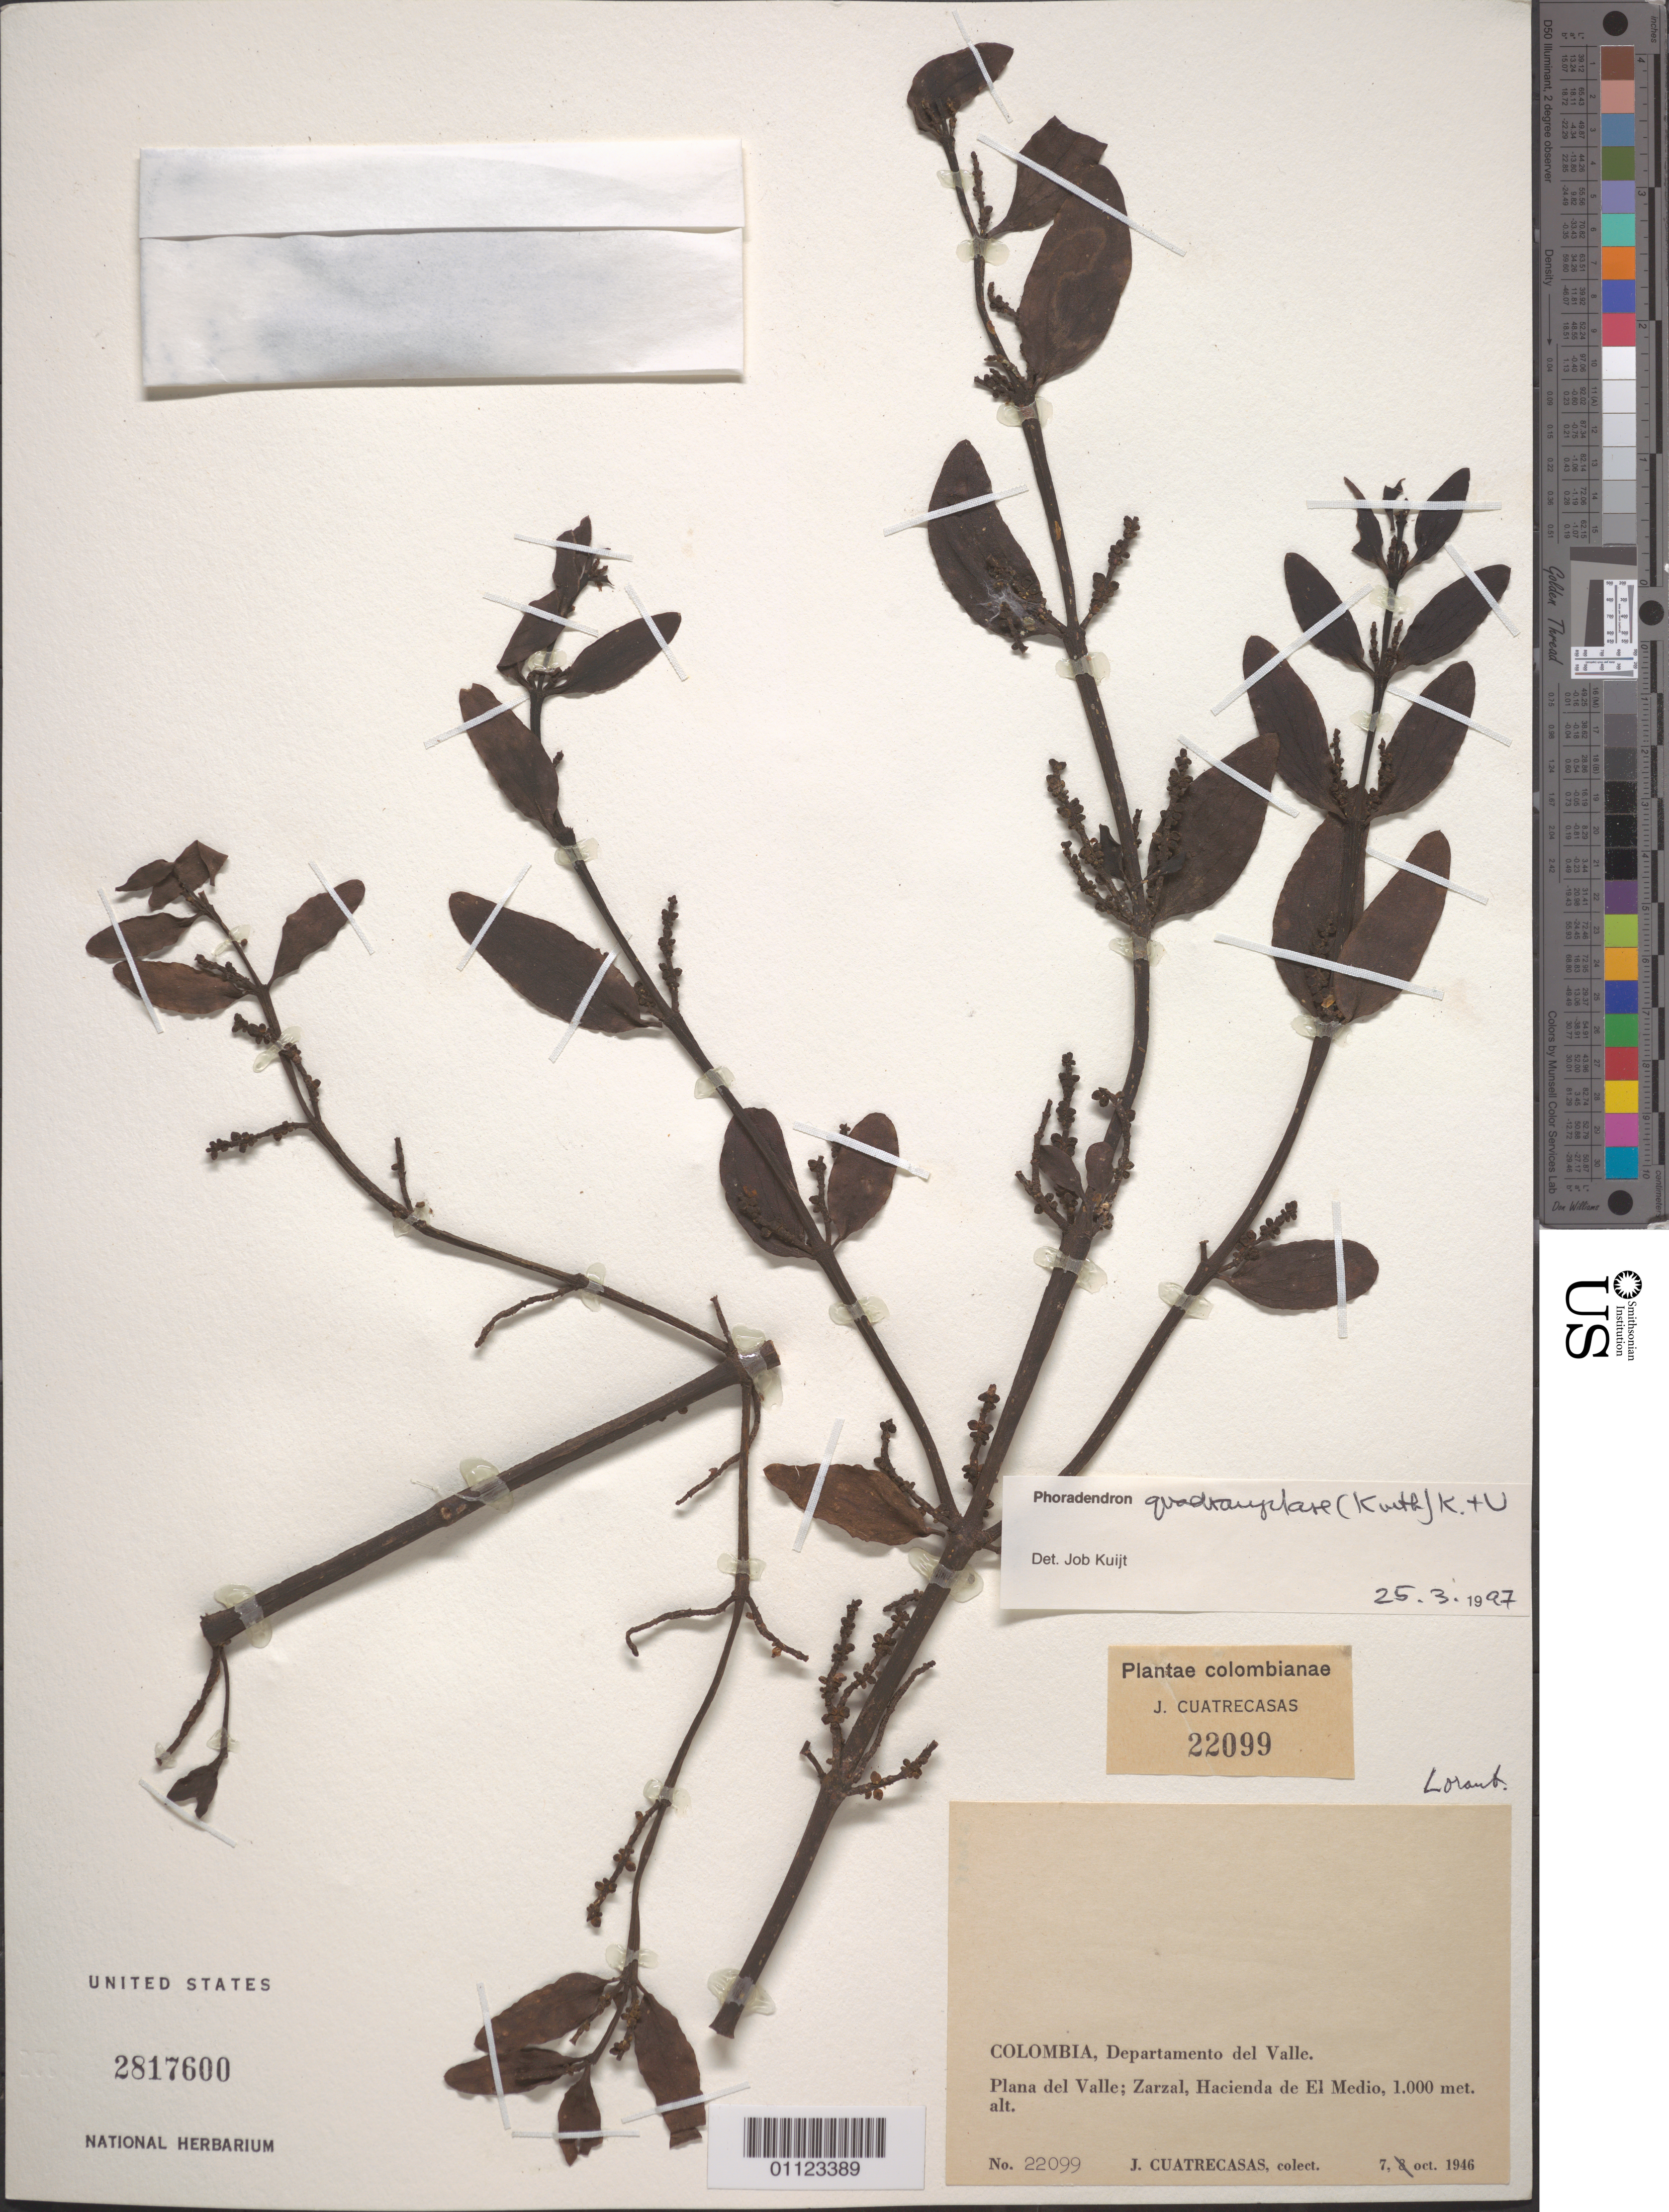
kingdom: Plantae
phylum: Tracheophyta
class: Magnoliopsida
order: Santalales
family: Viscaceae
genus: Phoradendron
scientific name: Phoradendron quadrangulare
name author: (Kunth) Griseb.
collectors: J. Cuatrecasas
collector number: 22099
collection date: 1946-10-07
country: Colombia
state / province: Valle del Cauca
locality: Plana del Valle, Zarzal, Hacienda de El Medio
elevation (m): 1000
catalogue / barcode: US 2817600